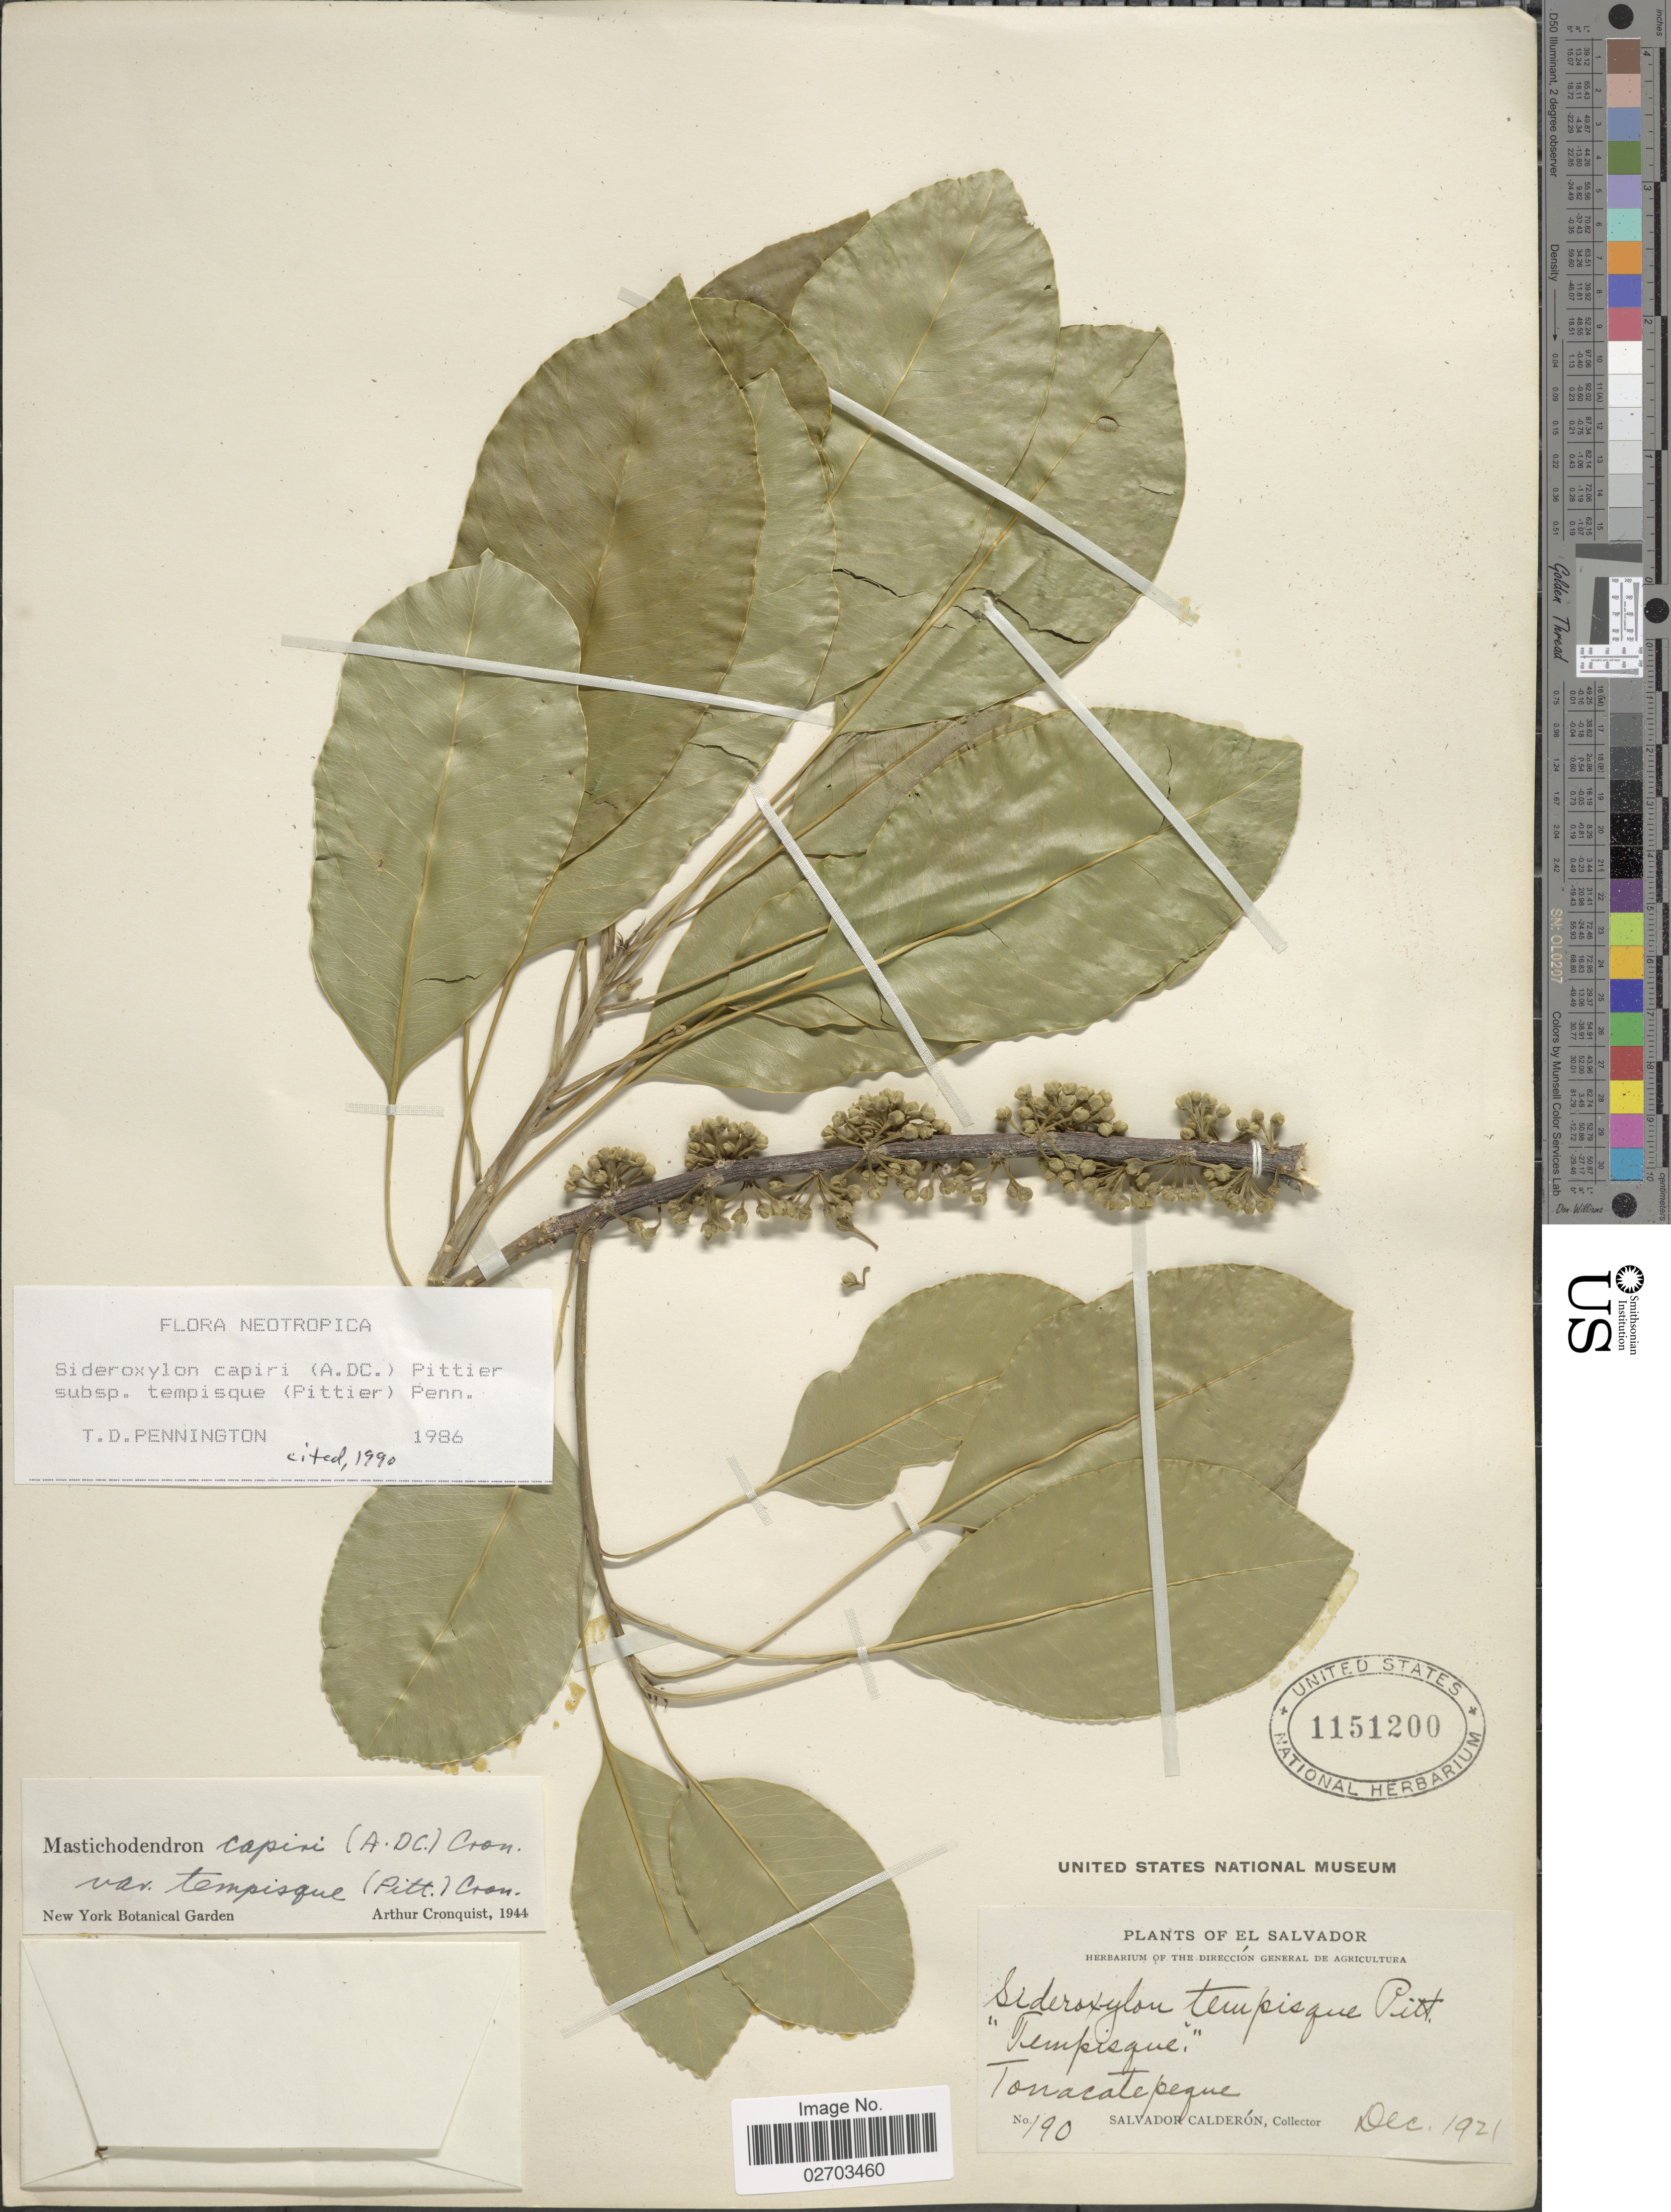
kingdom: Plantae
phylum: Tracheophyta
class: Magnoliopsida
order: Ericales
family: Sapotaceae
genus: Sideroxylon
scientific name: Sideroxylon capiri subsp. tempisque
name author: (Pittier) T.D. Penn.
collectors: S. Calderón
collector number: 190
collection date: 1921-12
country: El Salvador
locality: Tempisque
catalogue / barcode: US 1151200